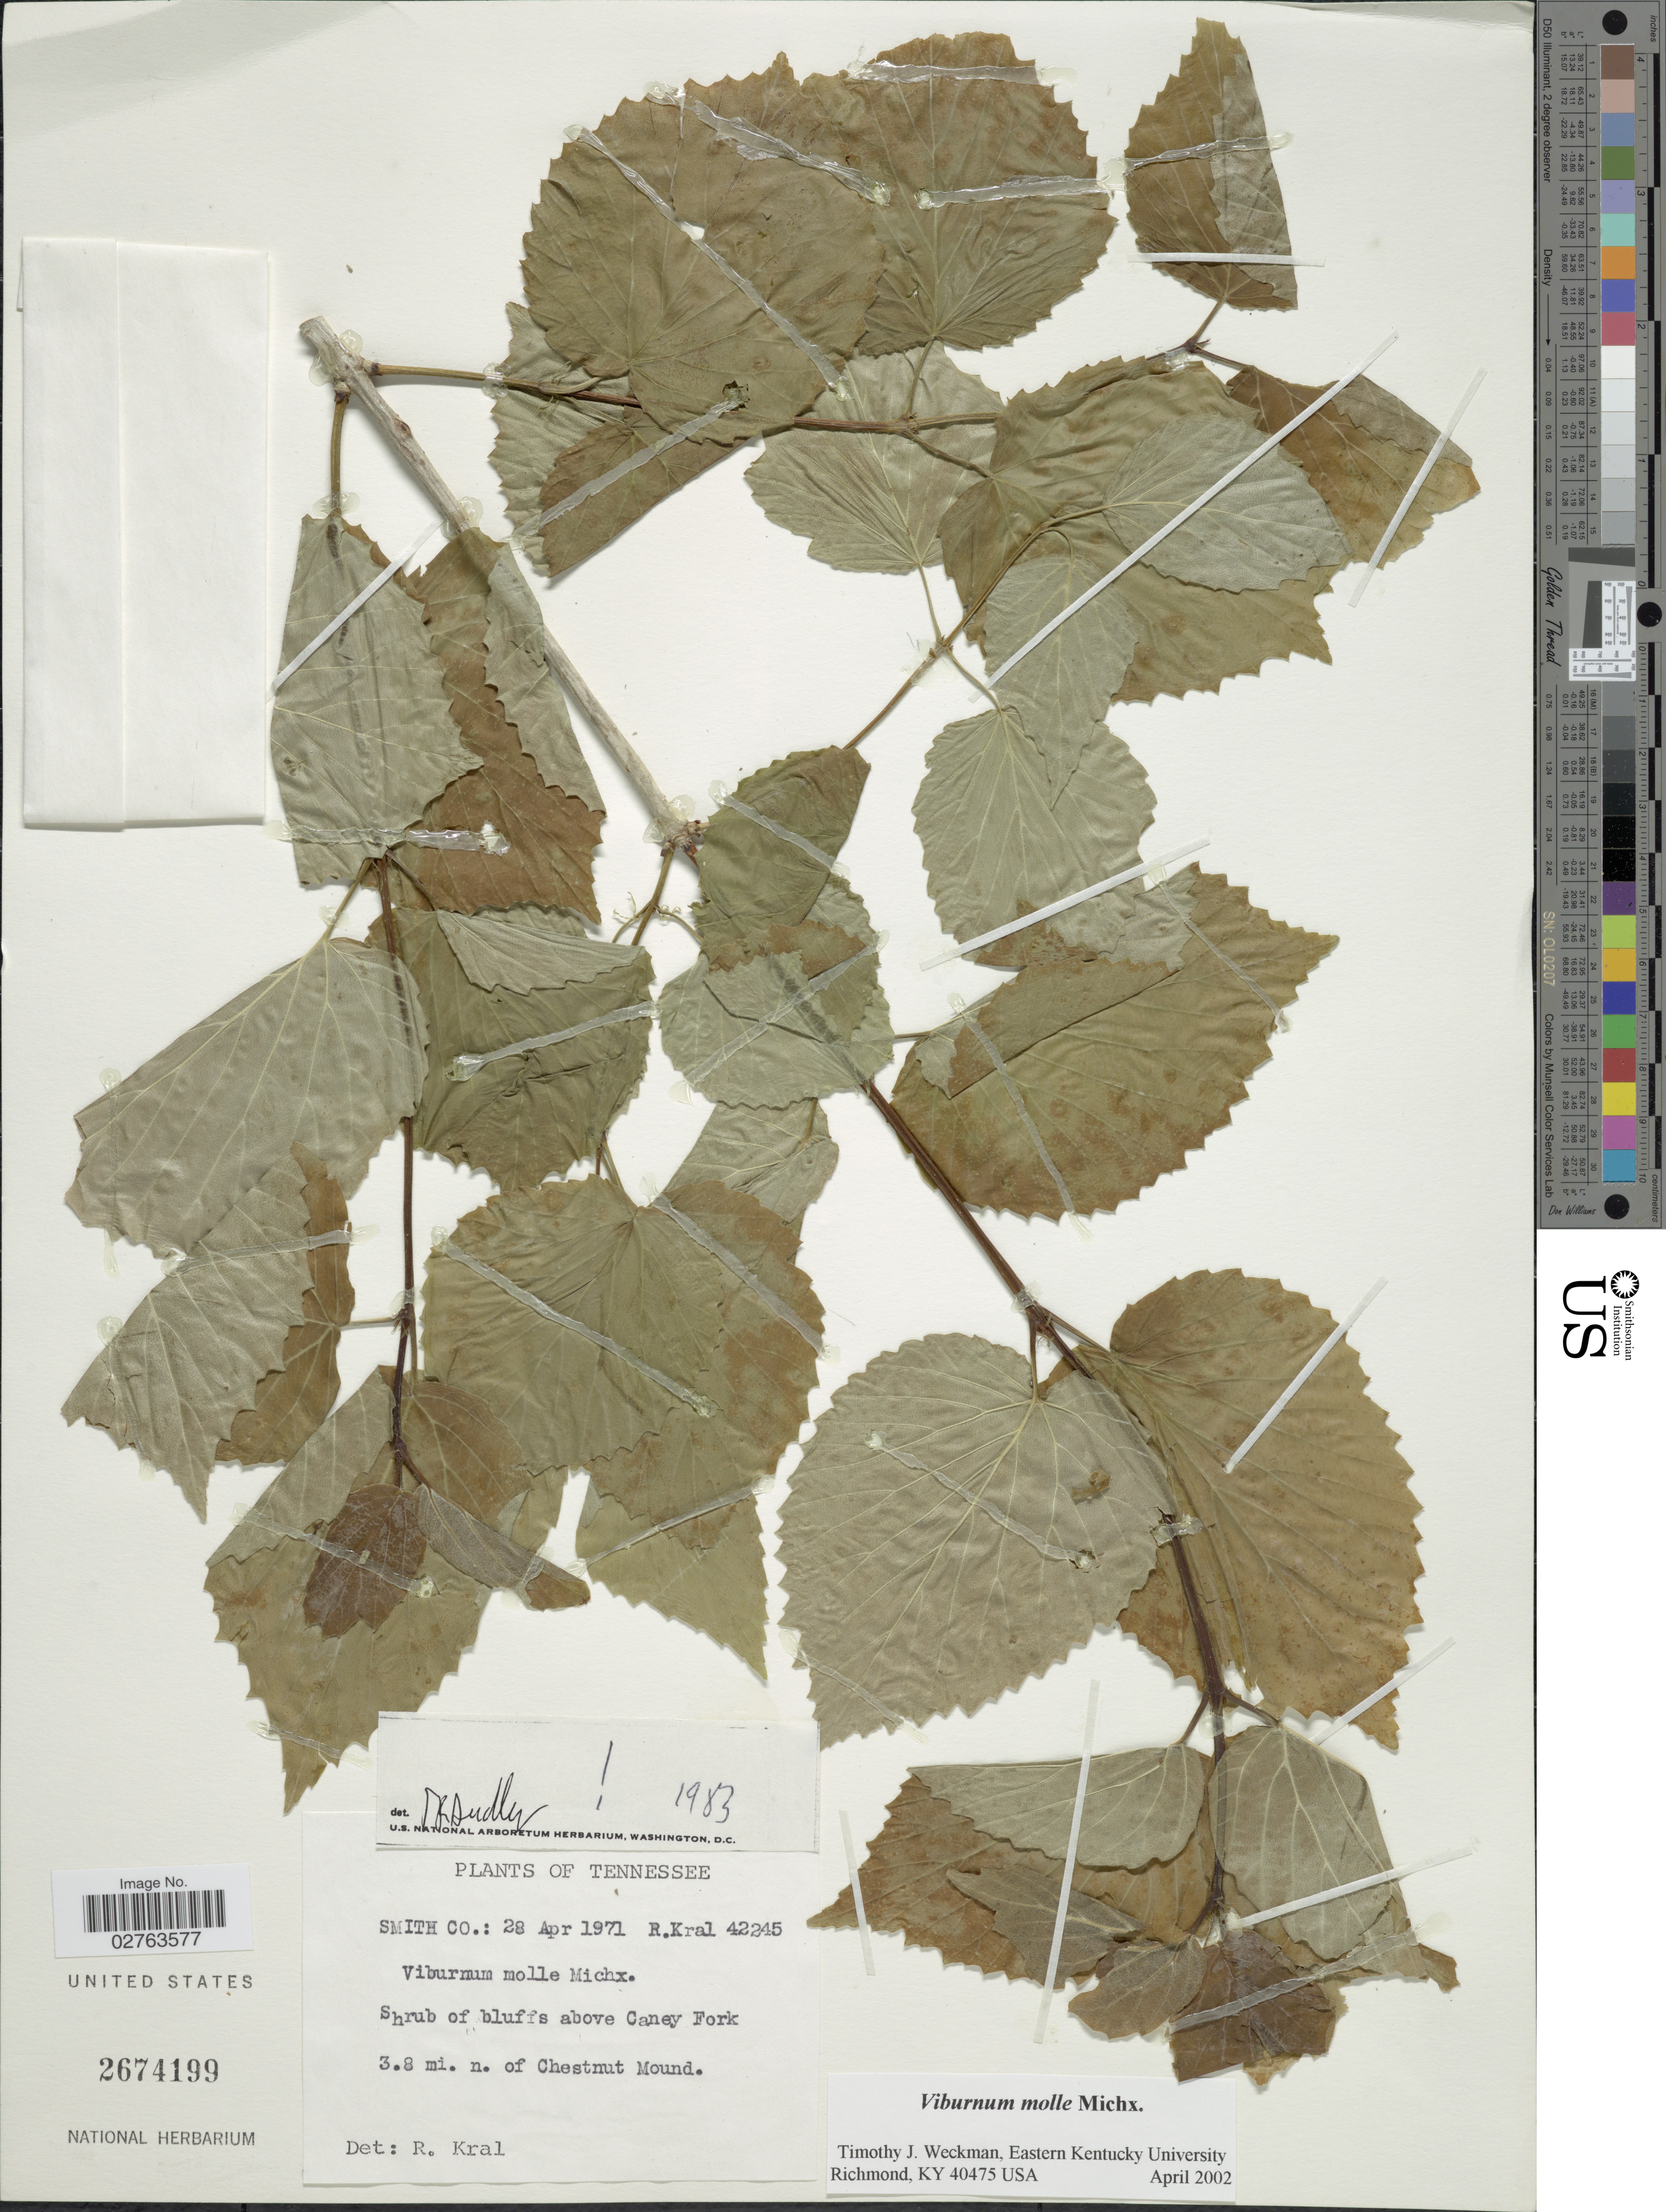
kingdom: Plantae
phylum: Tracheophyta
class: Magnoliopsida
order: Dipsacales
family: Viburnaceae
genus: Viburnum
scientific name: Viburnum molle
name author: Michx.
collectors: R. Kral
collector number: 42245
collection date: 1971-04-28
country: United States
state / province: Tennessee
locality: Smith Co. Shrub of bluffs above Caney Fork. 3.8 mi. n. of Chestnut Mound.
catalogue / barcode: US 2674199